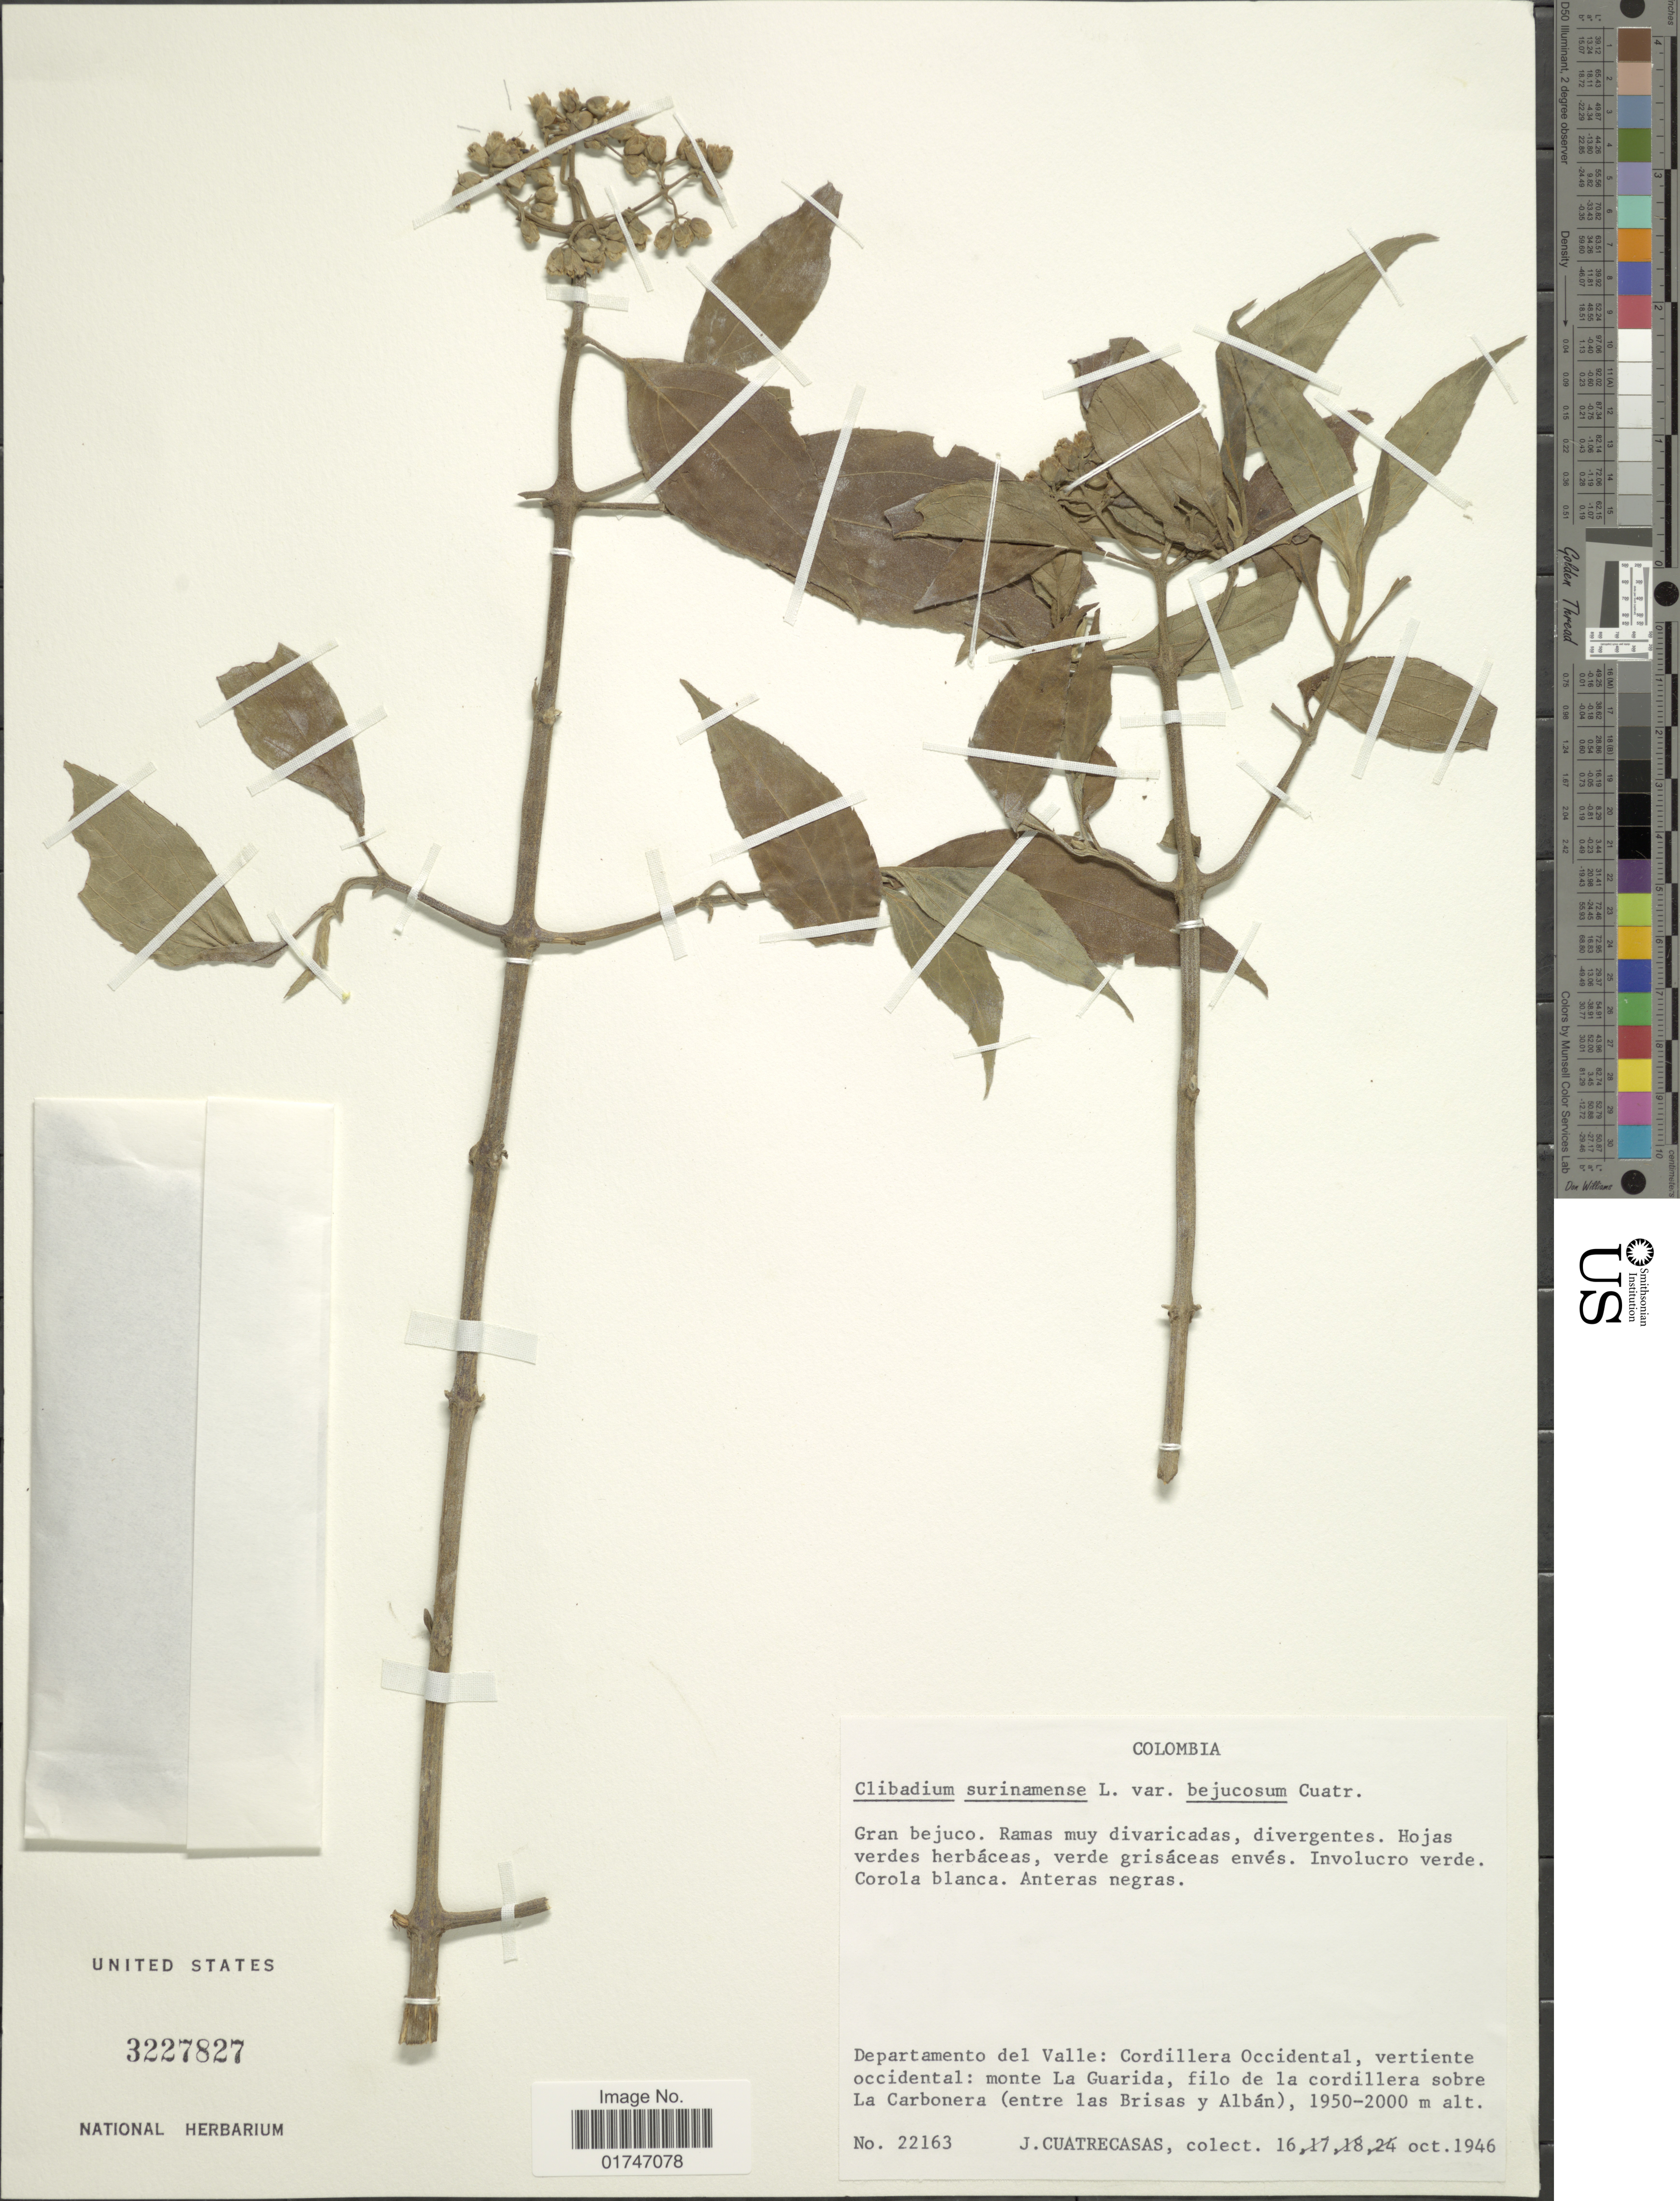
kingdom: Plantae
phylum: Tracheophyta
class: Magnoliopsida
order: Asterales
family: Asteraceae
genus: Clibadium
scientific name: Clibadium surinamense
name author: L.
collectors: J. Cuatrecasas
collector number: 22163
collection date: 1946-10-16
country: Colombia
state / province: Valle del Cauca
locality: Departamento del Valle: Cordillera Occidental, vertiente occidental: monte La Guarida, filo de la cordillera sobre La Carbonera (entre las Brisas y Albán)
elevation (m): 1950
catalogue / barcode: US 3227827